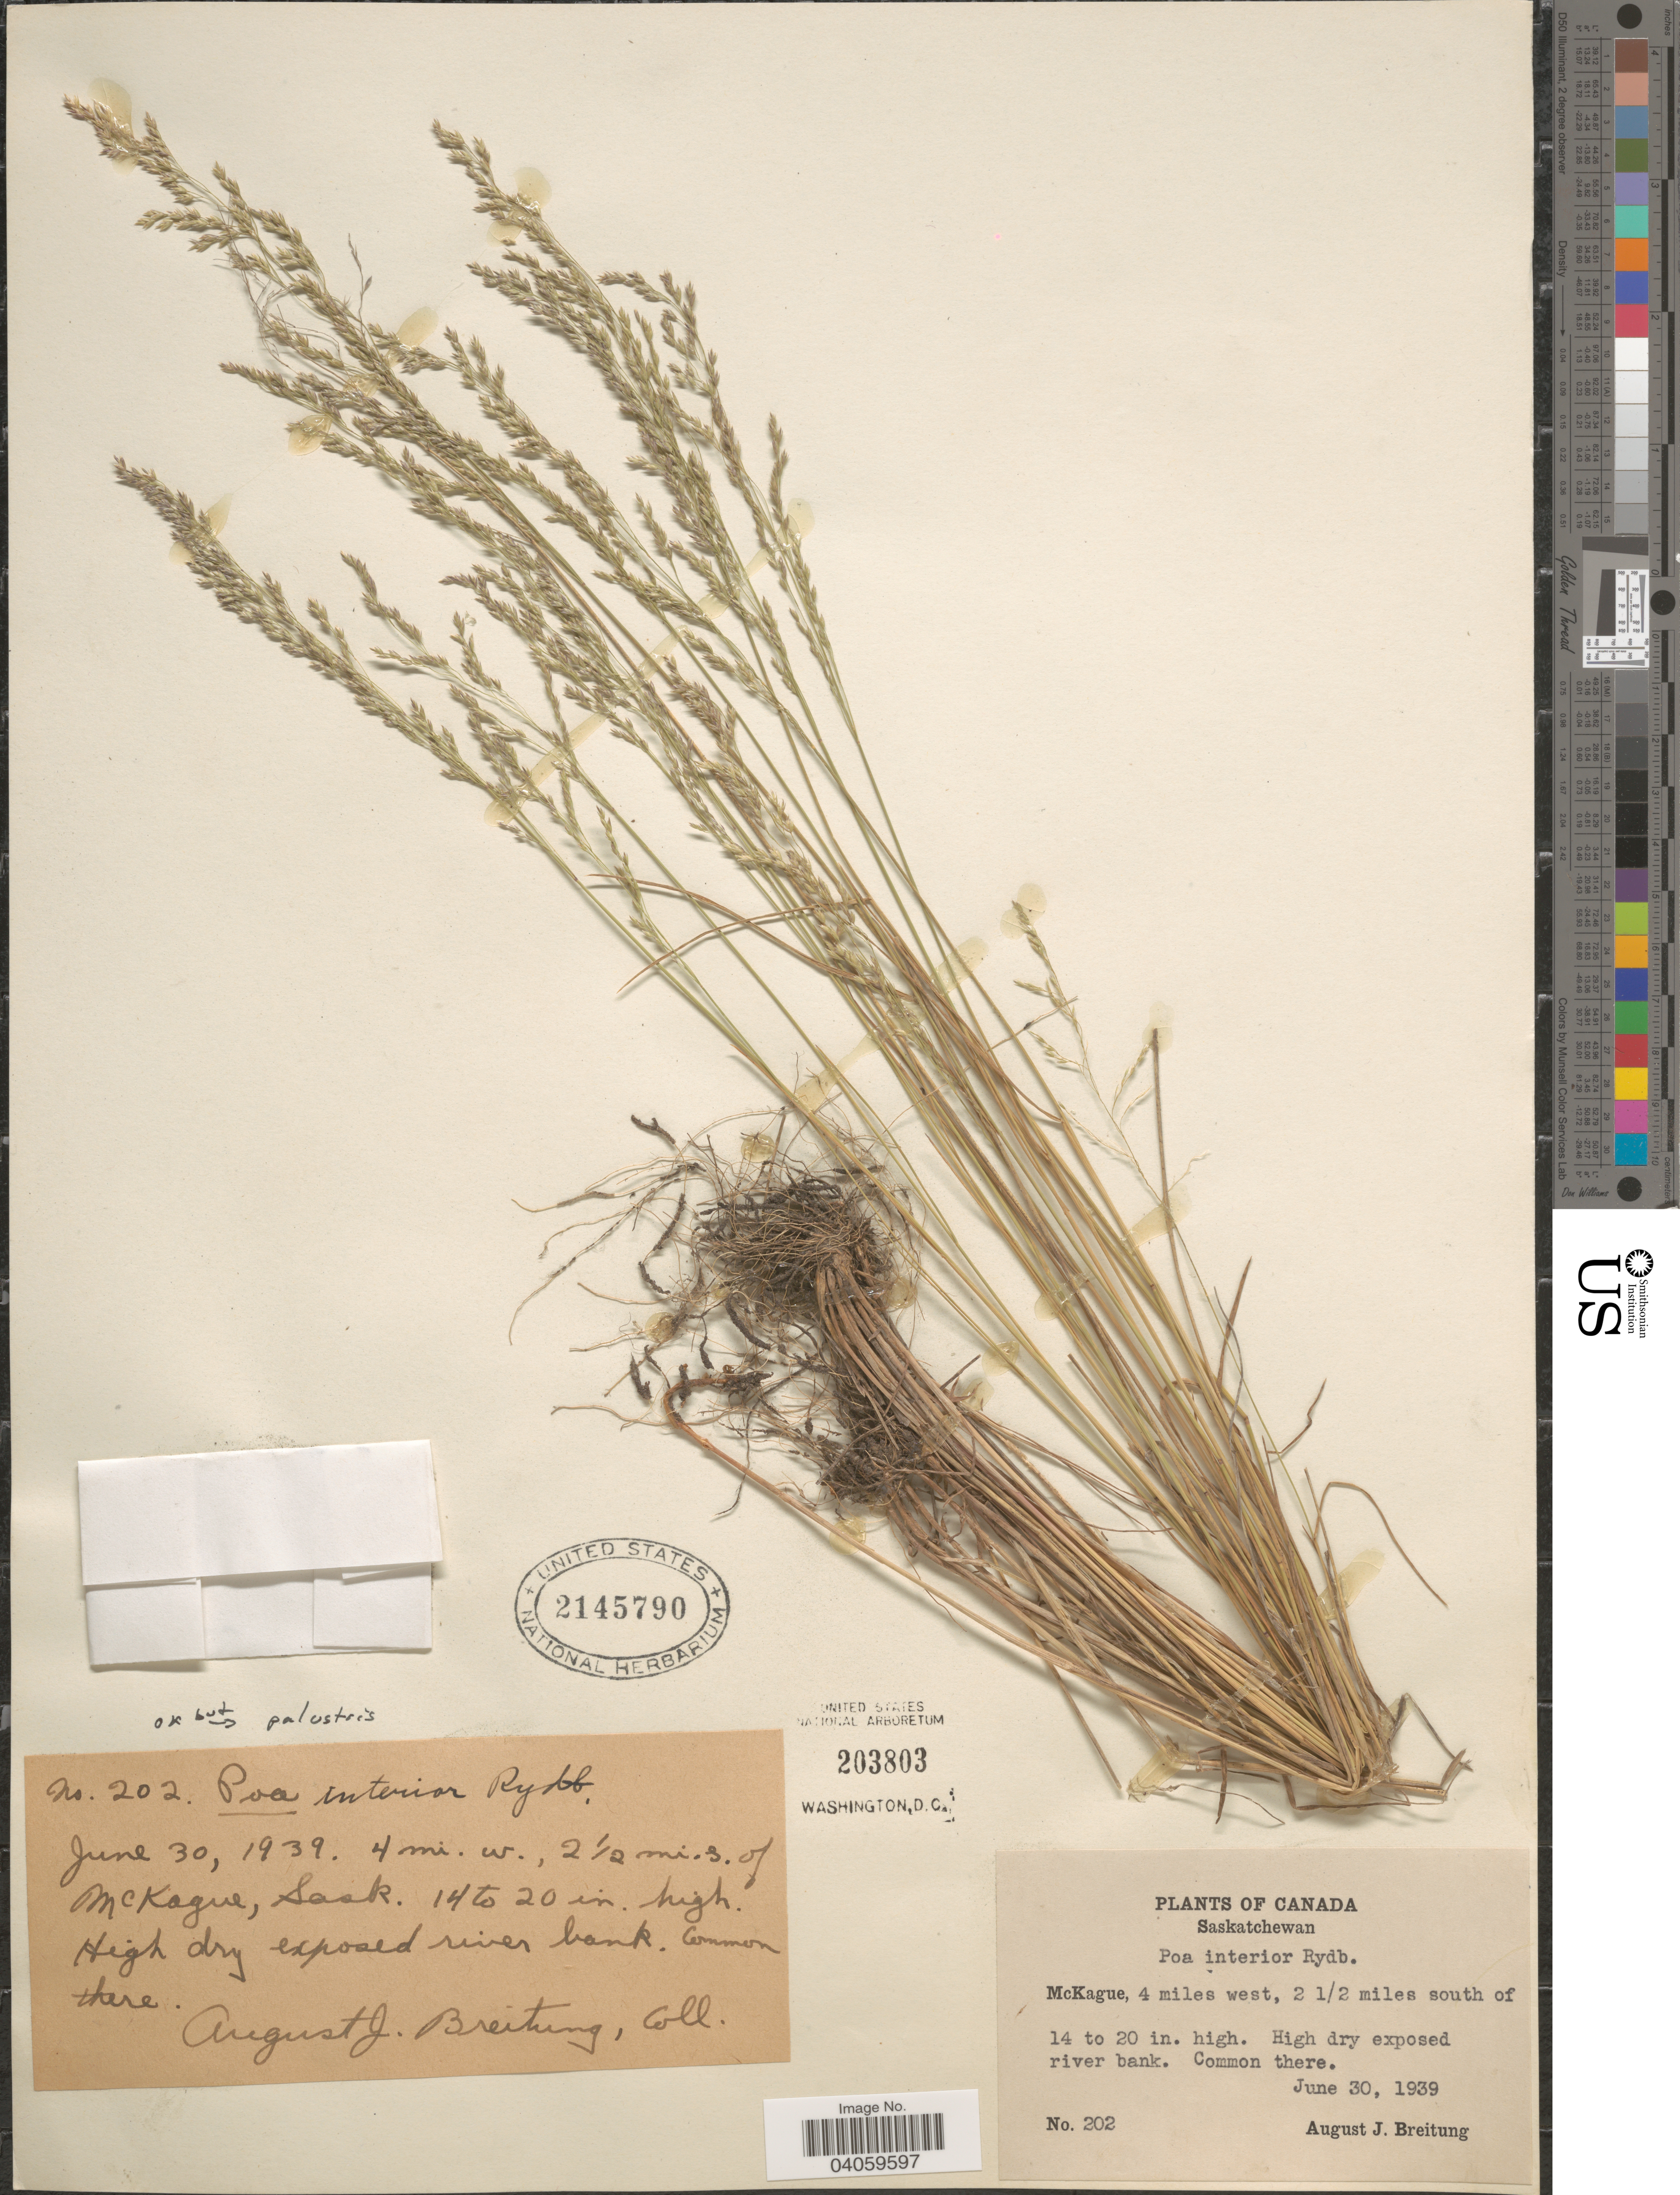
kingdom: Plantae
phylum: Tracheophyta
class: Liliopsida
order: Poales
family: Poaceae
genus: Poa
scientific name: Poa interior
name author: Rydb.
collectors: A. Breitung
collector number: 202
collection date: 1939-06-30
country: Canada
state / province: Saskatchewan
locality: McKague, 4 miles west, 2½ miles south of.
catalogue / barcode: US 2145790